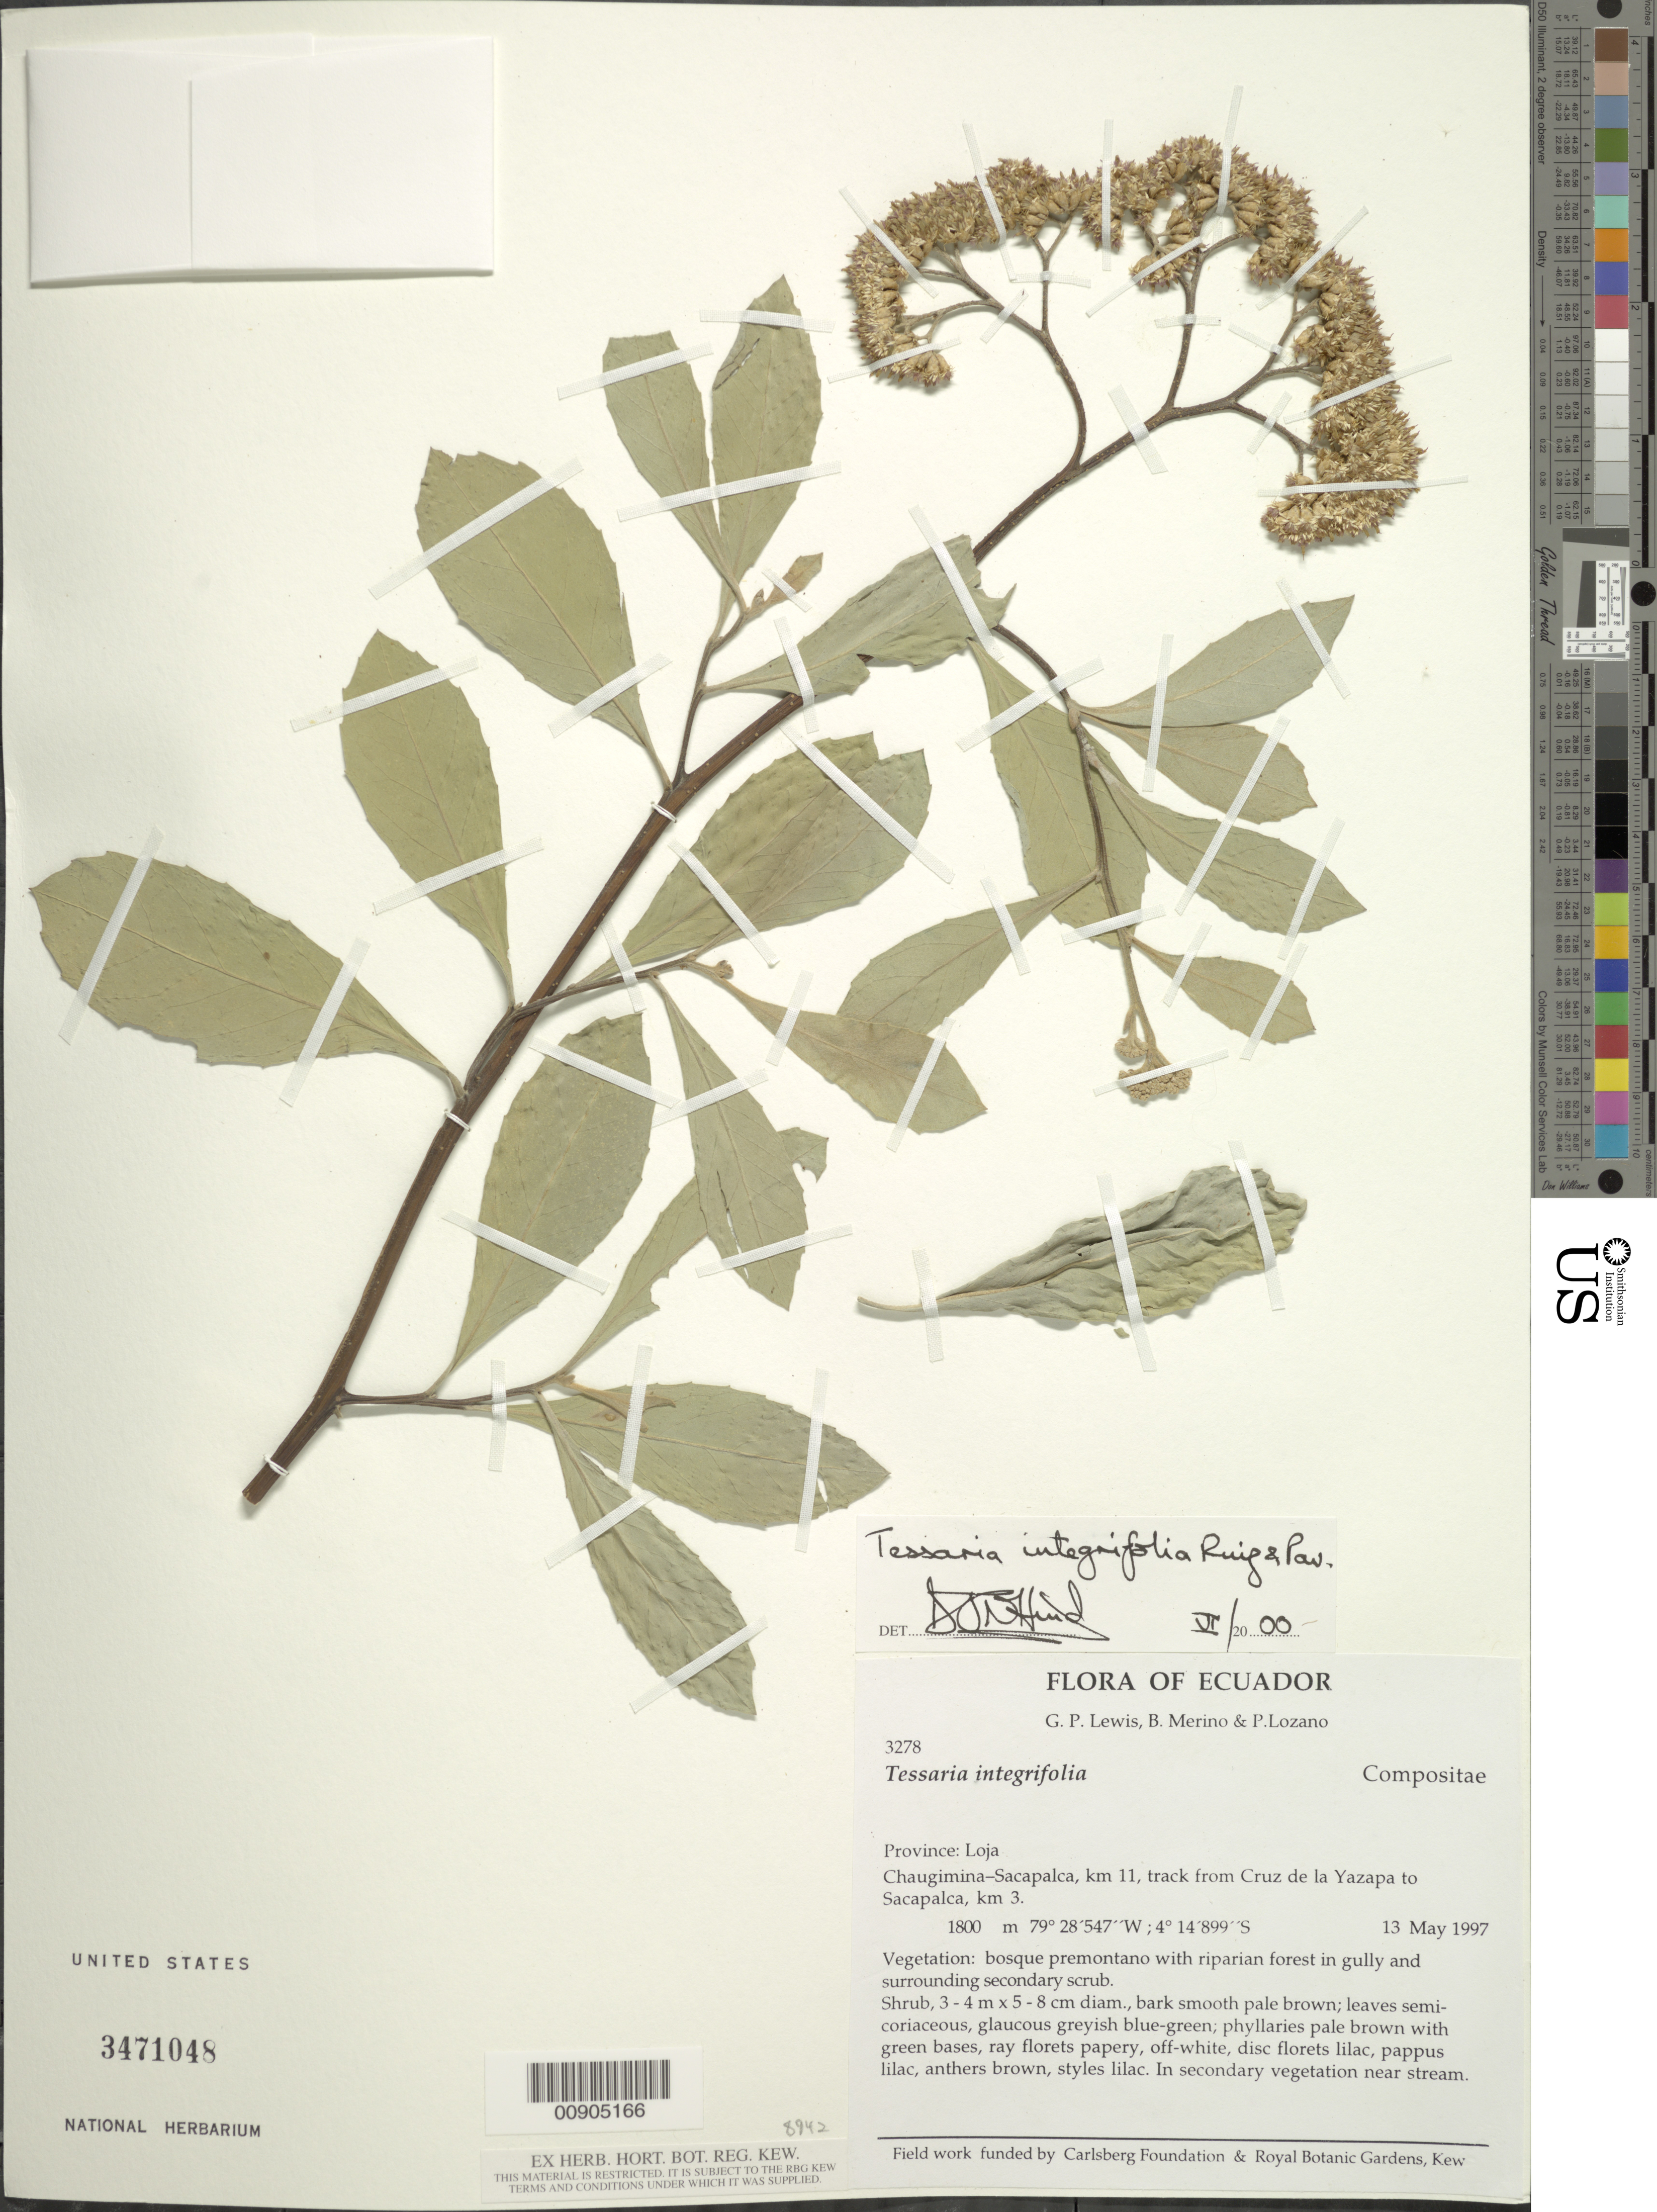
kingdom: Plantae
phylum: Tracheophyta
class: Magnoliopsida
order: Asterales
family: Asteraceae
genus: Tessaria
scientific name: Tessaria integrifolia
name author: Ruiz & Pav.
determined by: Hind, N.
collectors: G. P. Lewis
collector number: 3278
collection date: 1997-05-13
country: Ecuador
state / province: Loja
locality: Chaugimina to Sacapalca, km 11, track from Cruz de la Yazapa to Scapalca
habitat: Bosque premontano with riparian forest in gully and surrounding secondary scrub; secondary vegetation near stream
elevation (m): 1800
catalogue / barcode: US 3471048